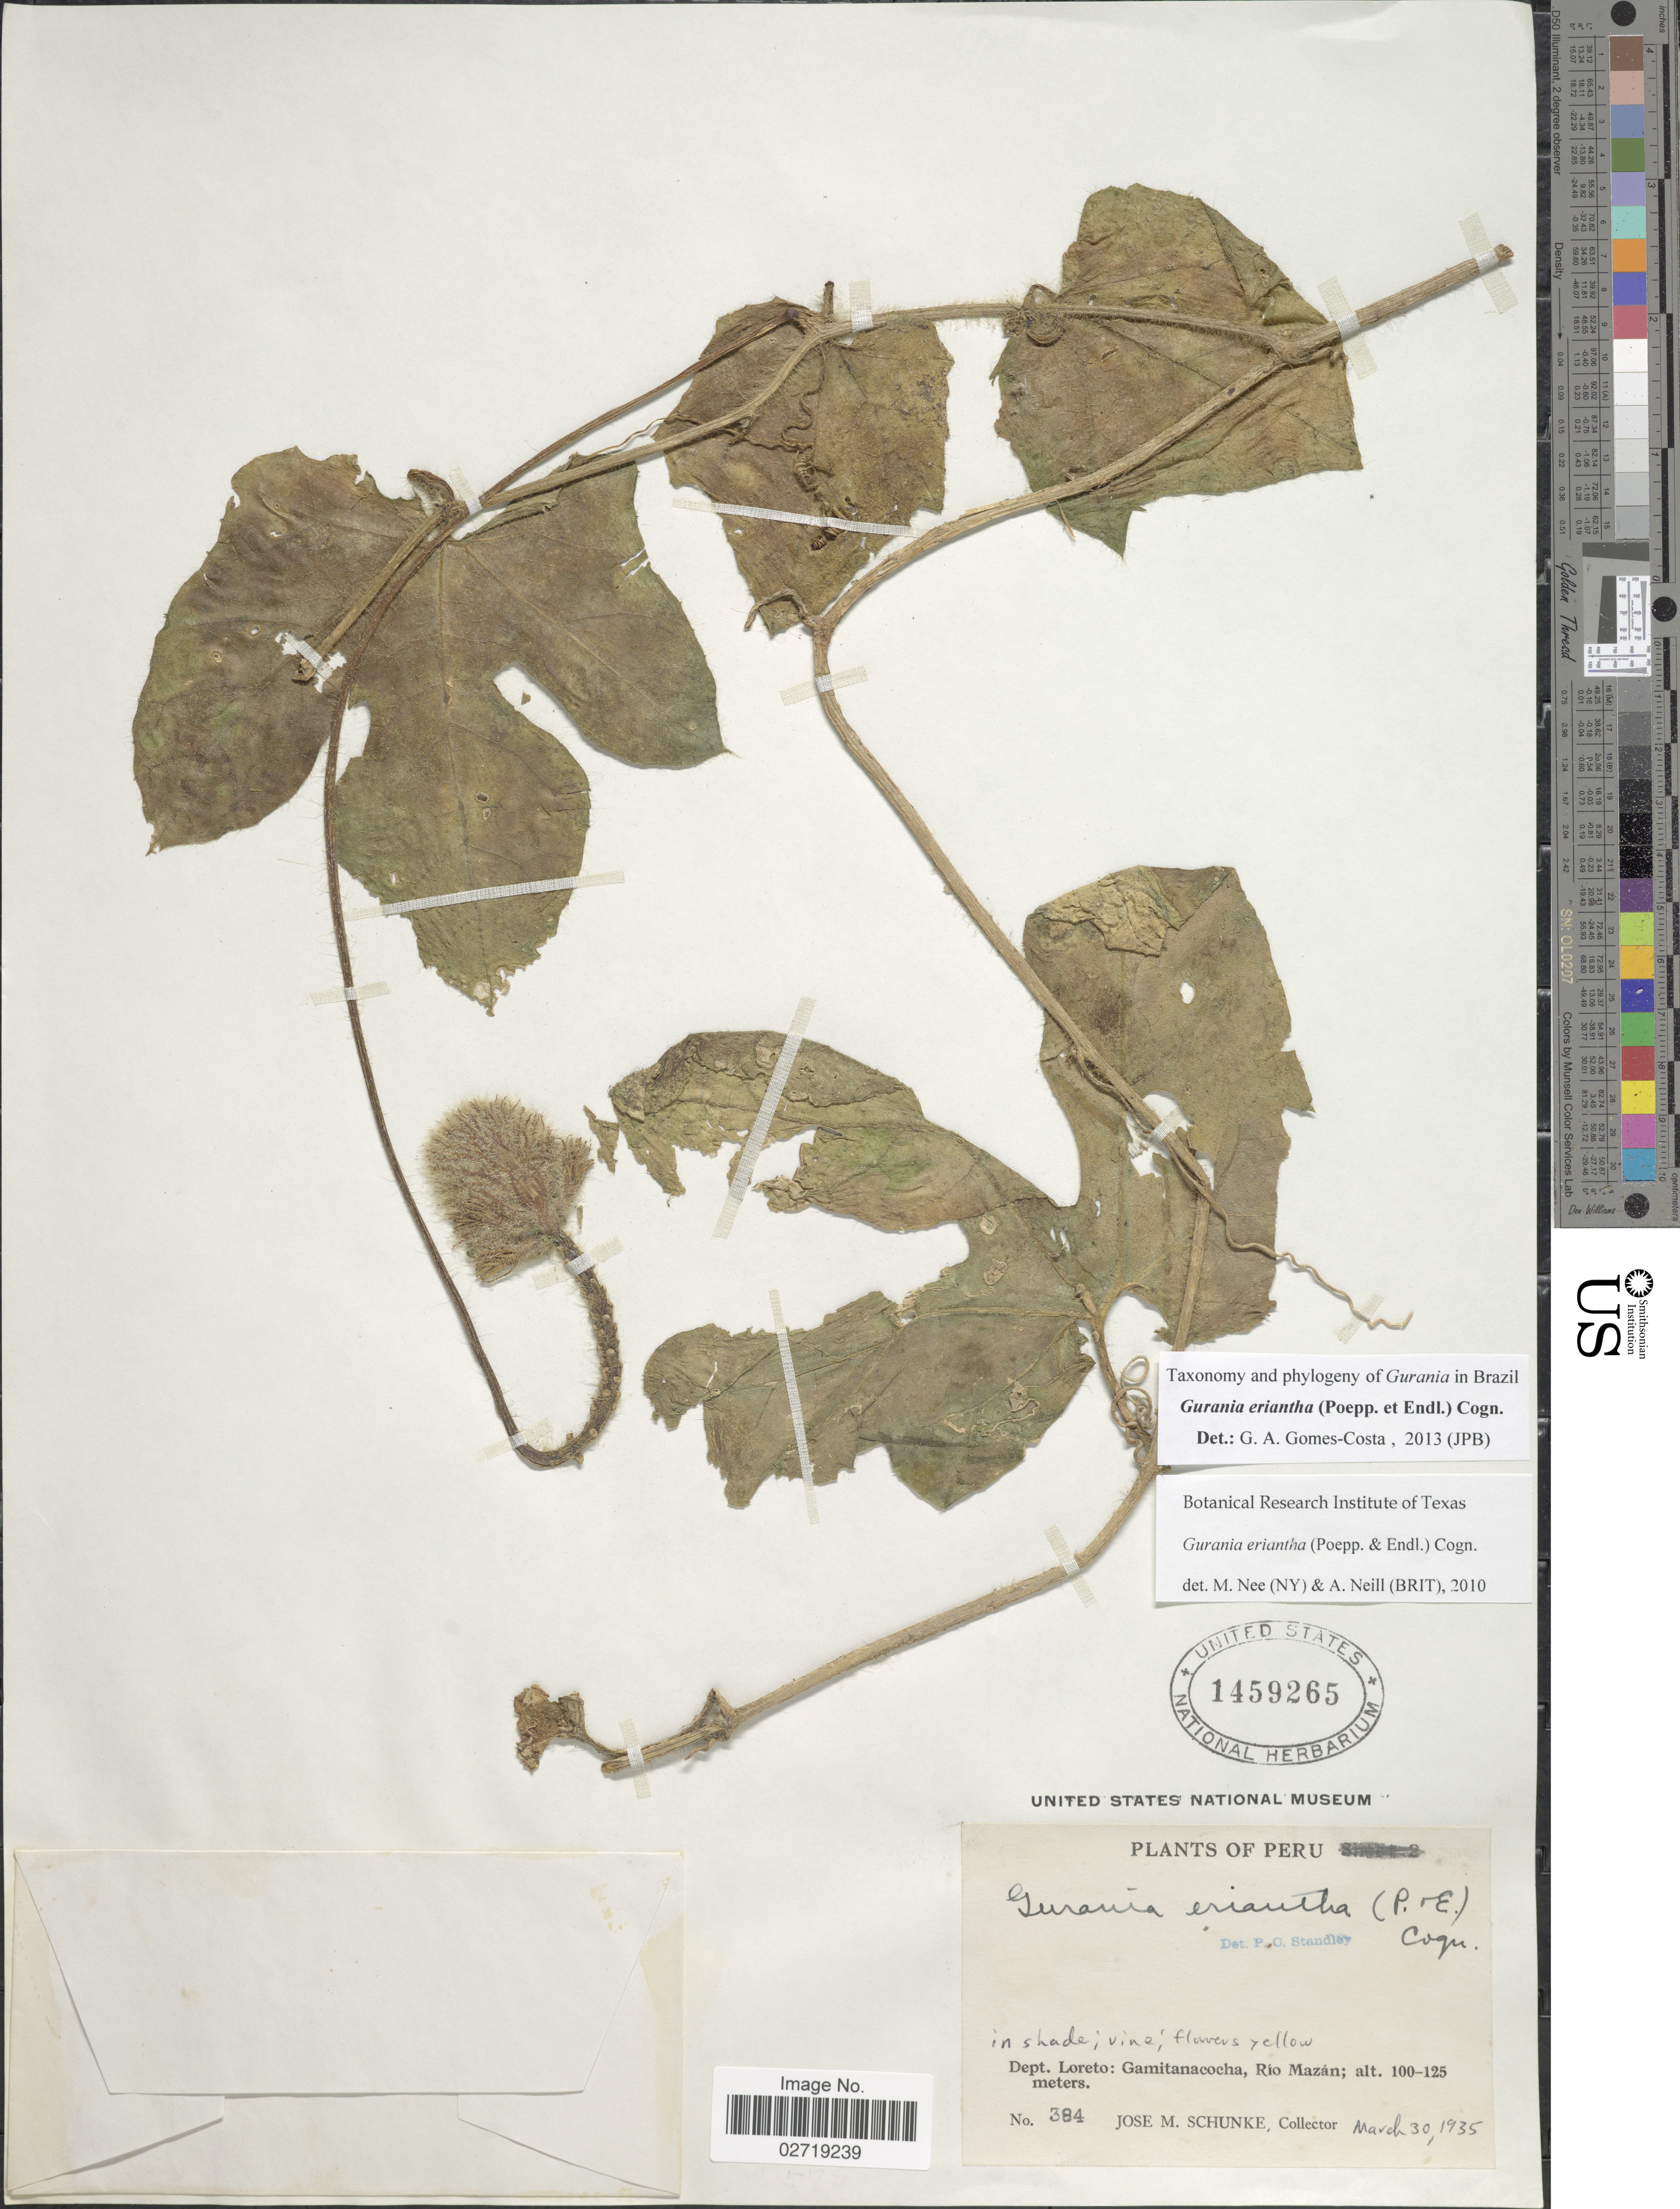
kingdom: Plantae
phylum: Tracheophyta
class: Magnoliopsida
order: Cucurbitales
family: Cucurbitaceae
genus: Gurania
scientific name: Gurania eriantha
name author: (Poepp. & Endl.) Cogn.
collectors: J. M. Schunke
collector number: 384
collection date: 1935-03-30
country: Peru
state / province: Loreto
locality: Gamitanacocha, Rio Mazán.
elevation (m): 100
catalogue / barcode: US 1459265